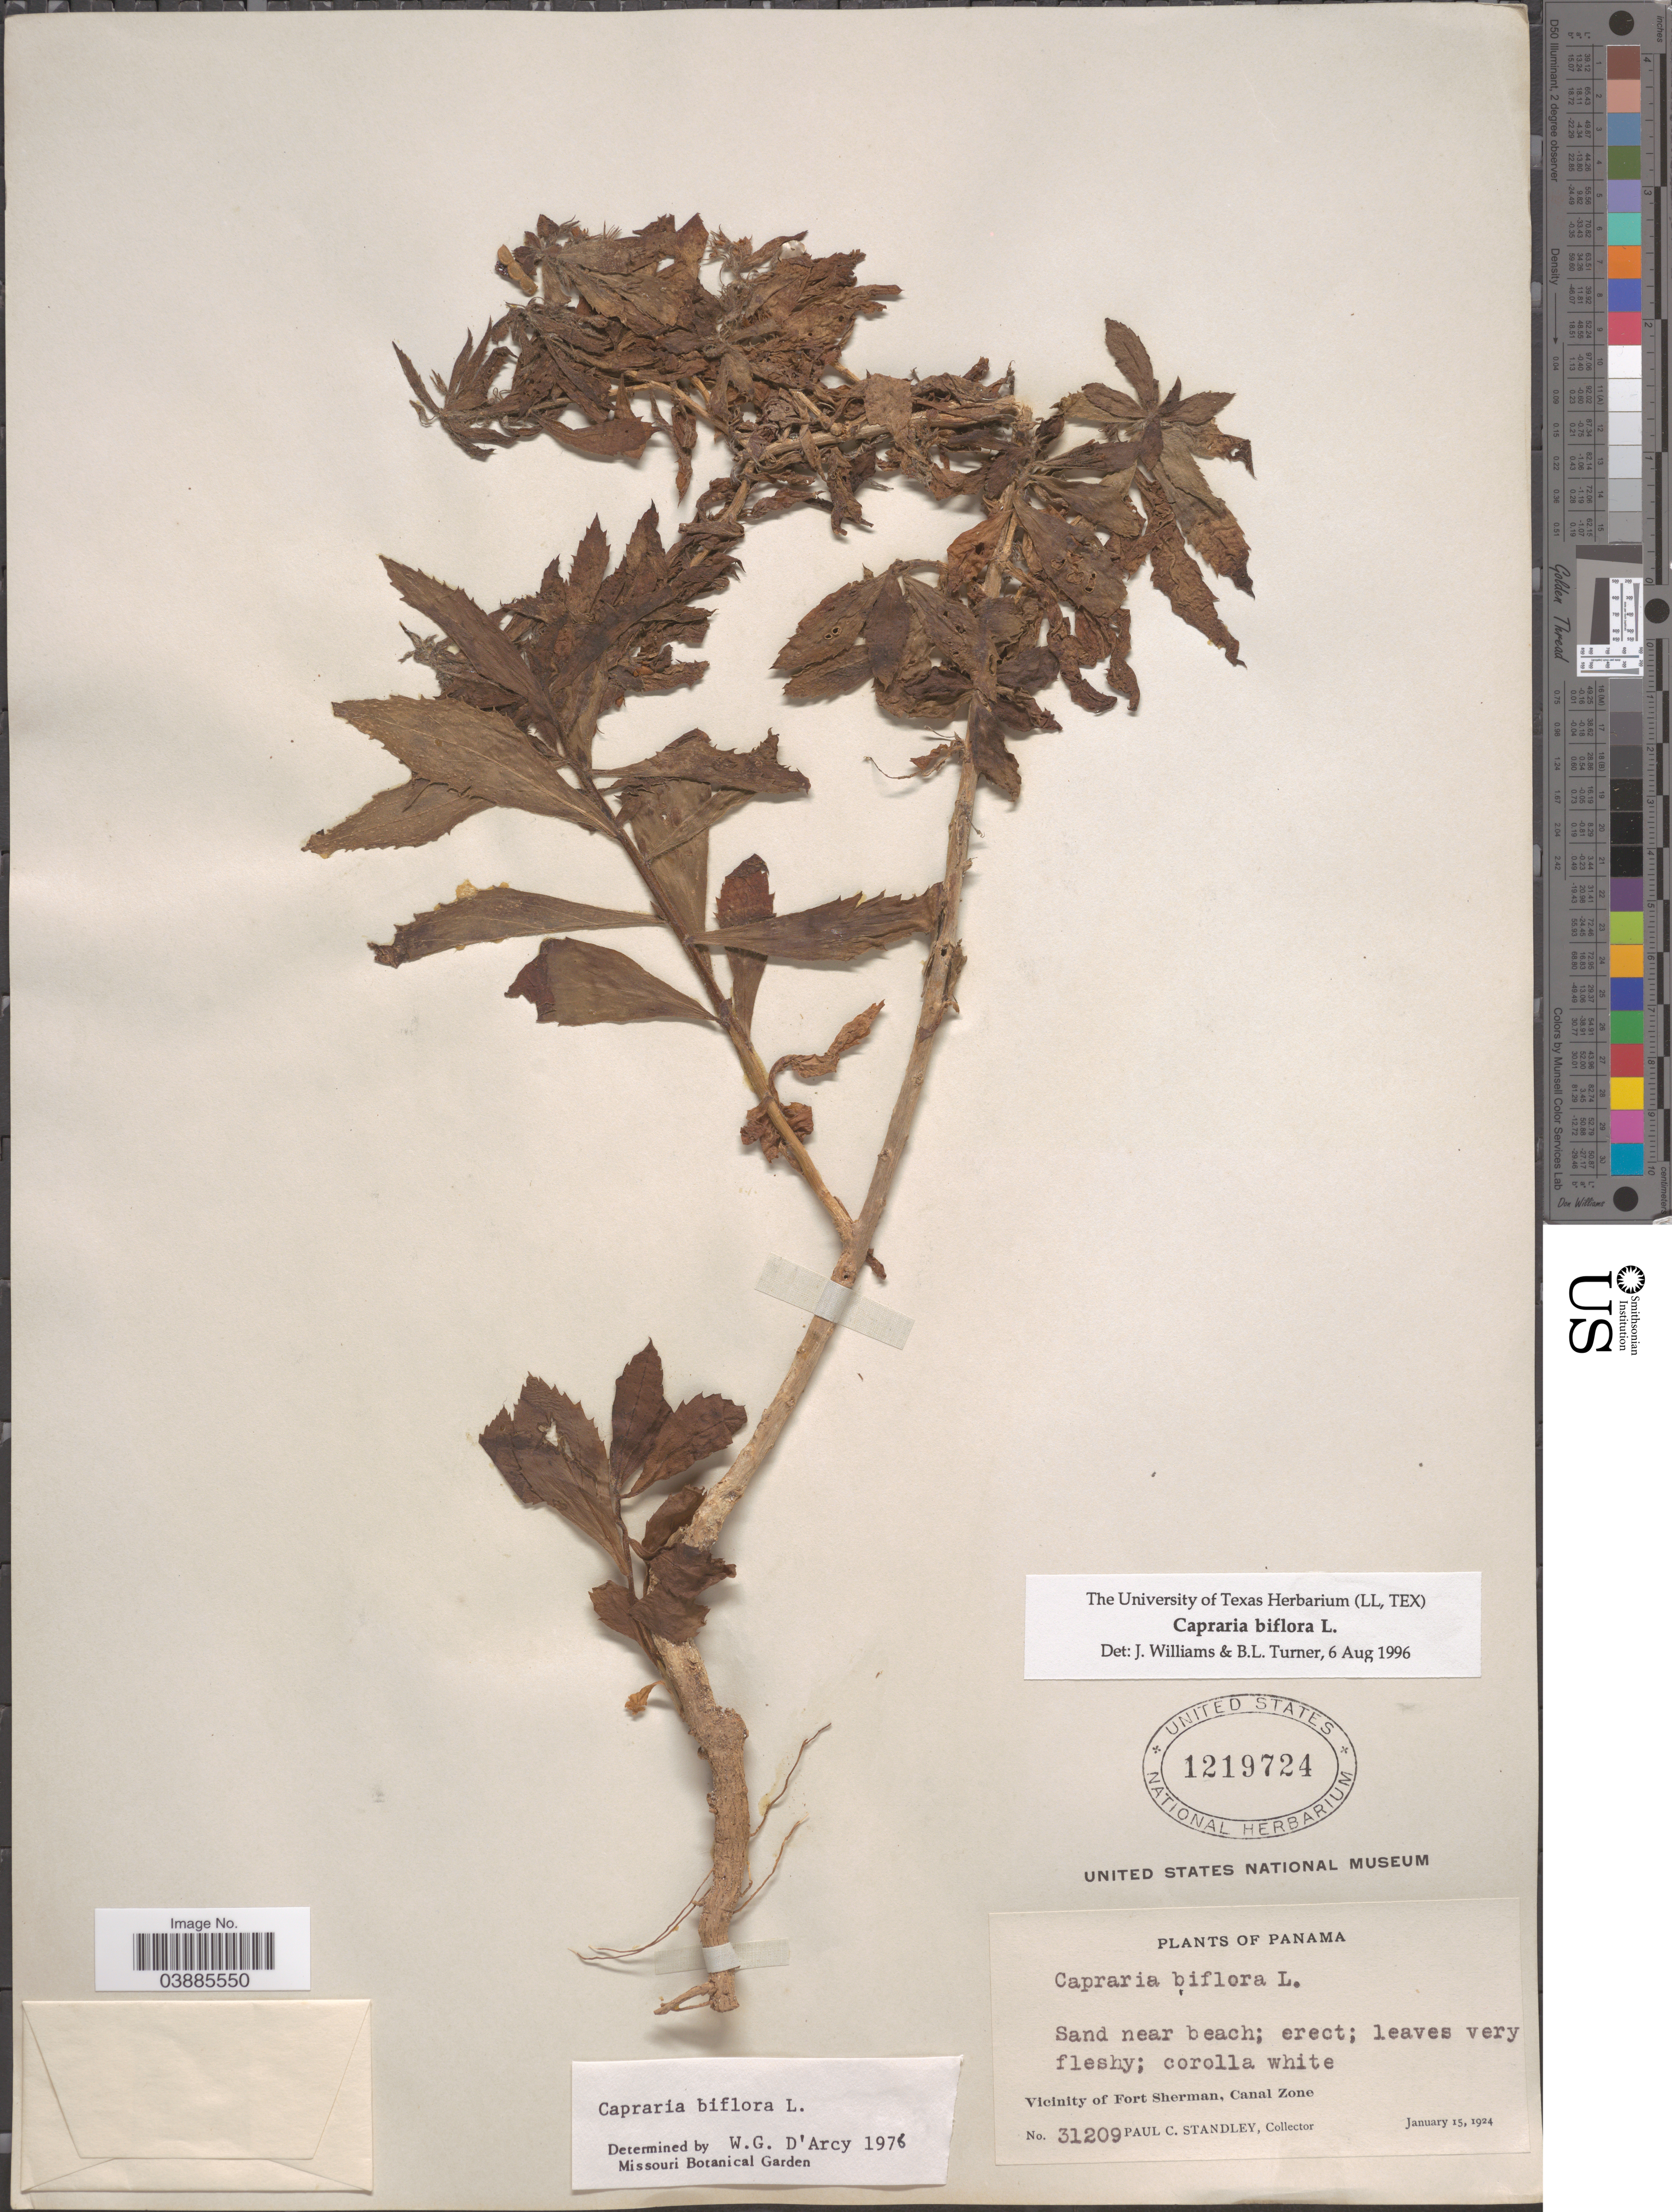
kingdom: Plantae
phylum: Tracheophyta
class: Magnoliopsida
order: Lamiales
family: Scrophulariaceae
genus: Capraria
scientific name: Capraria biflora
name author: L.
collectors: P. C. Standley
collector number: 31209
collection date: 1924-01-15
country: Panama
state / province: Colón / Panamá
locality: Vicinity of Fort Sherman, Canal Zone.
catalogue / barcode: US 1219724